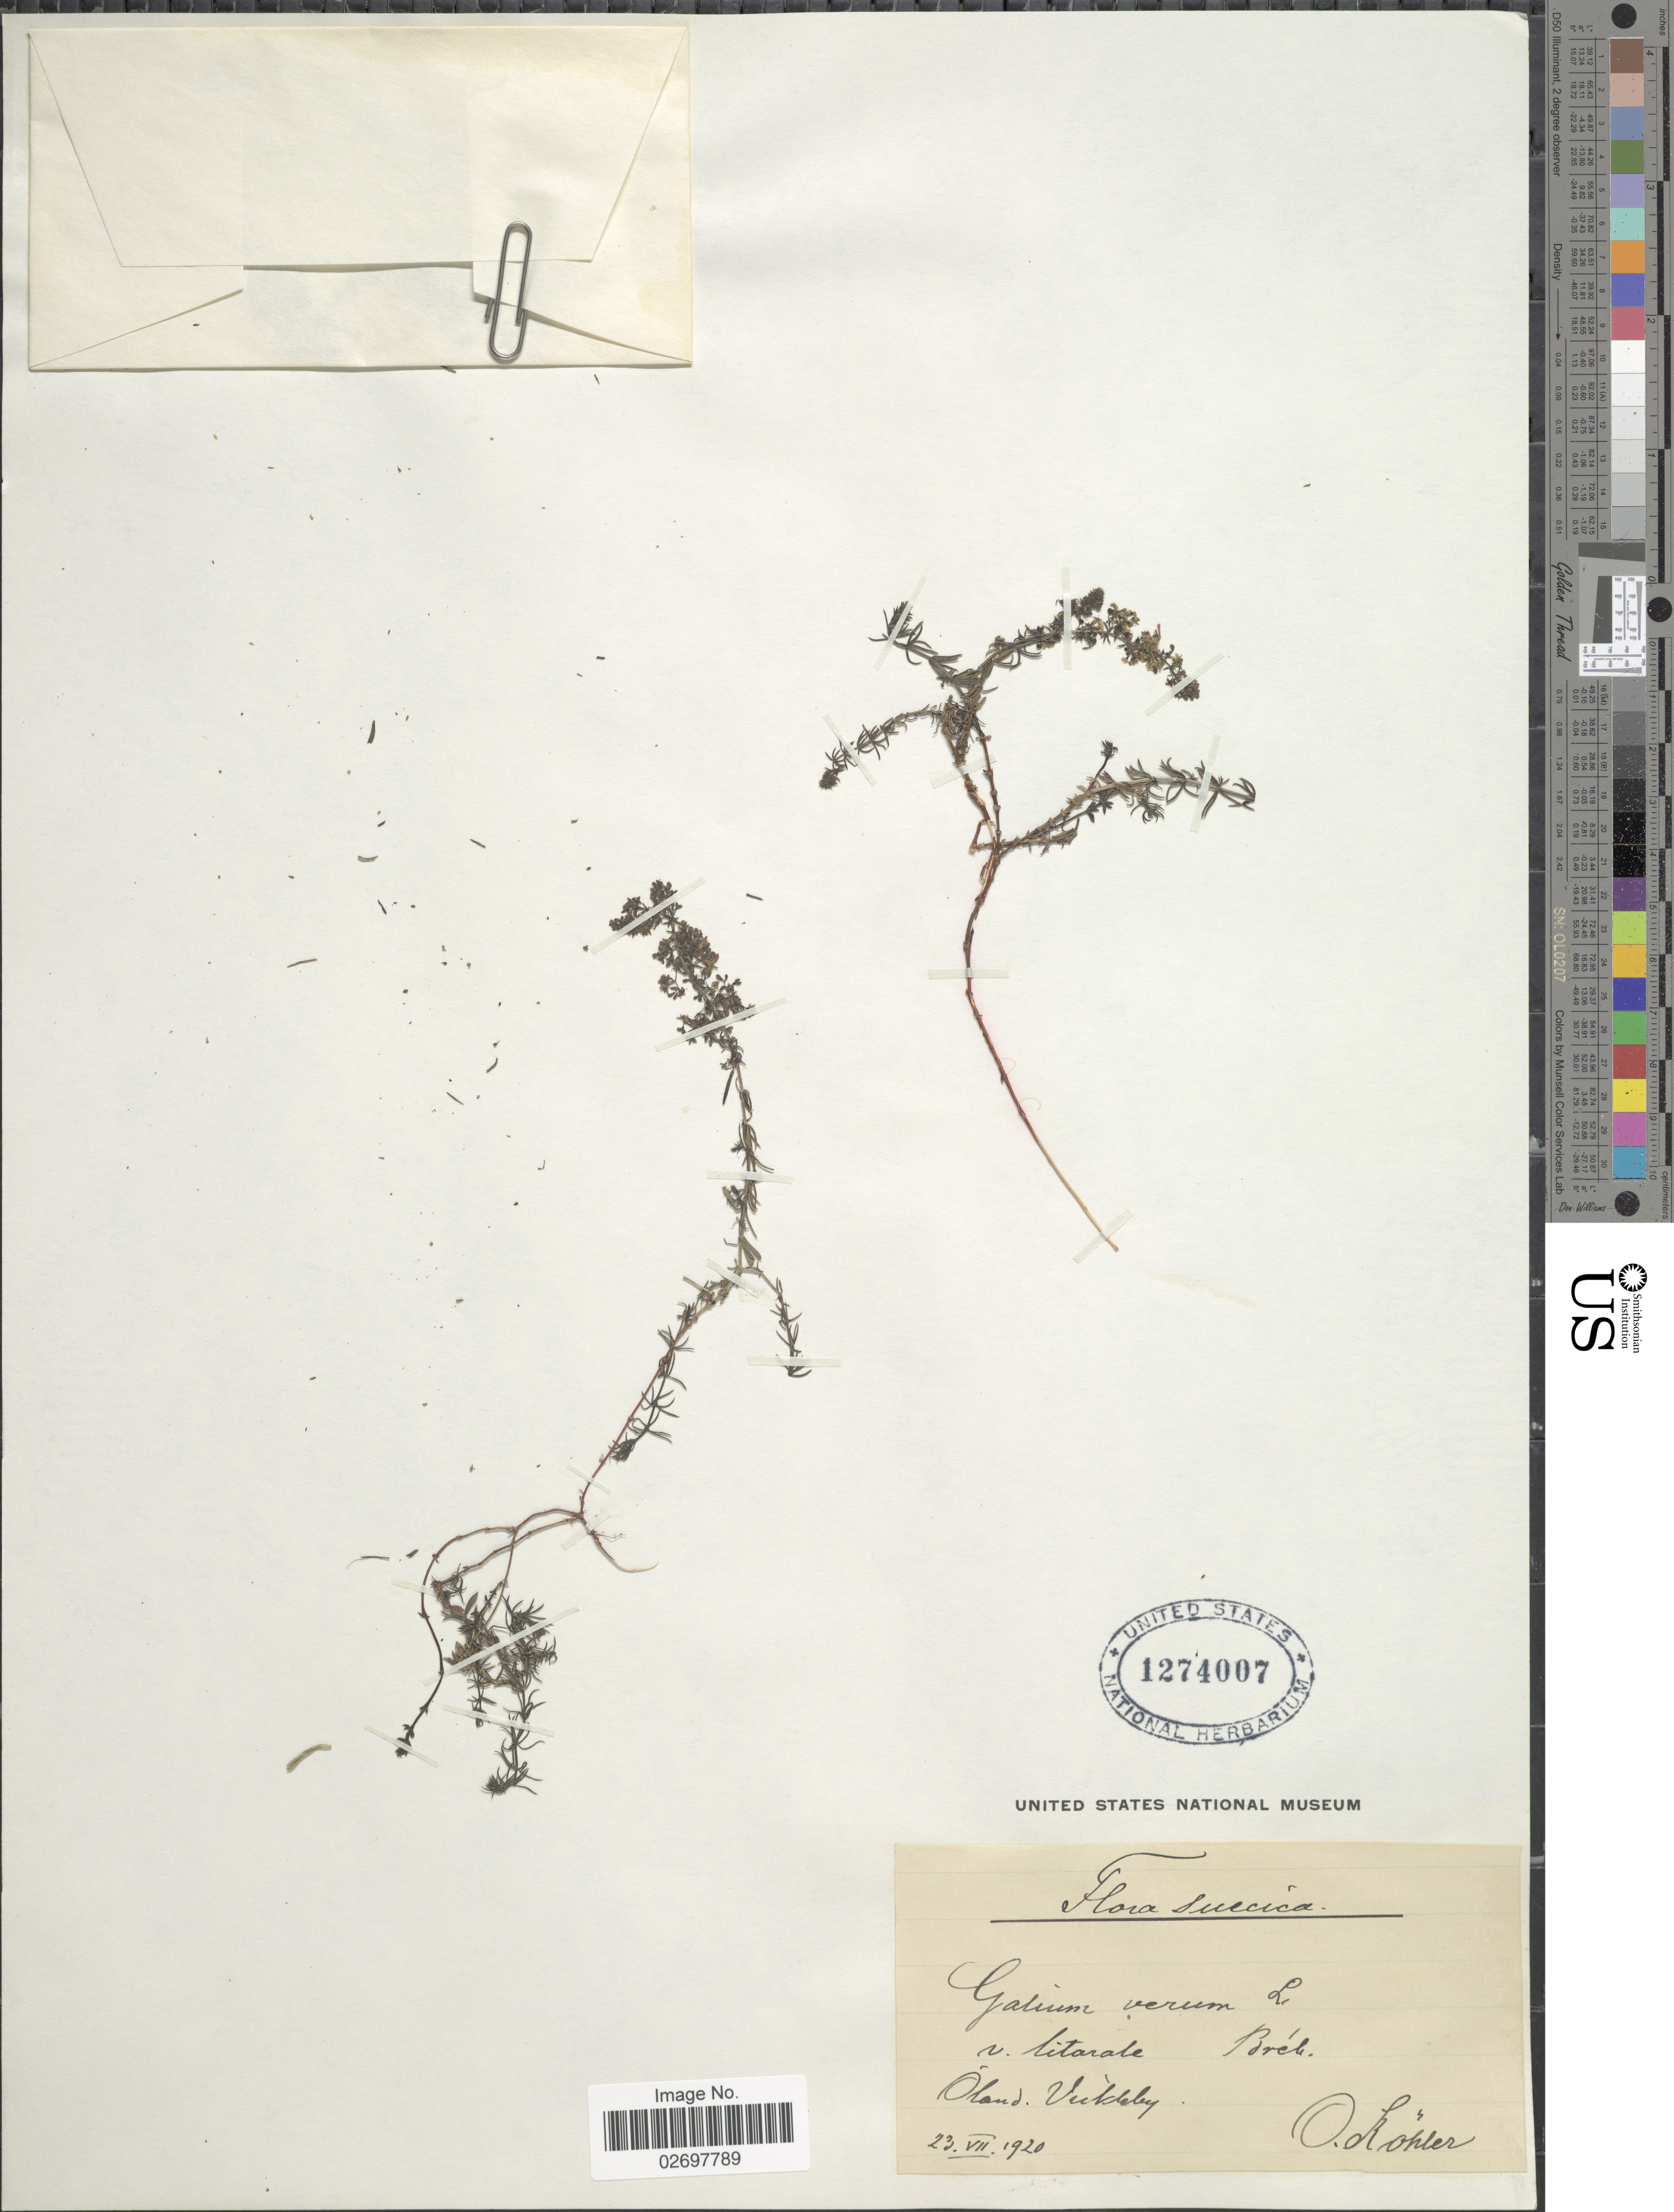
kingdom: Plantae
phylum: Tracheophyta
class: Magnoliopsida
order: Gentianales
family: Rubiaceae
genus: Galium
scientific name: Galium verum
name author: L.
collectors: O. Köhler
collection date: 1920-07-23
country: Sweden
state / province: Kalmar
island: Oland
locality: Suecica, Oland, Vickleby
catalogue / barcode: US 1274007